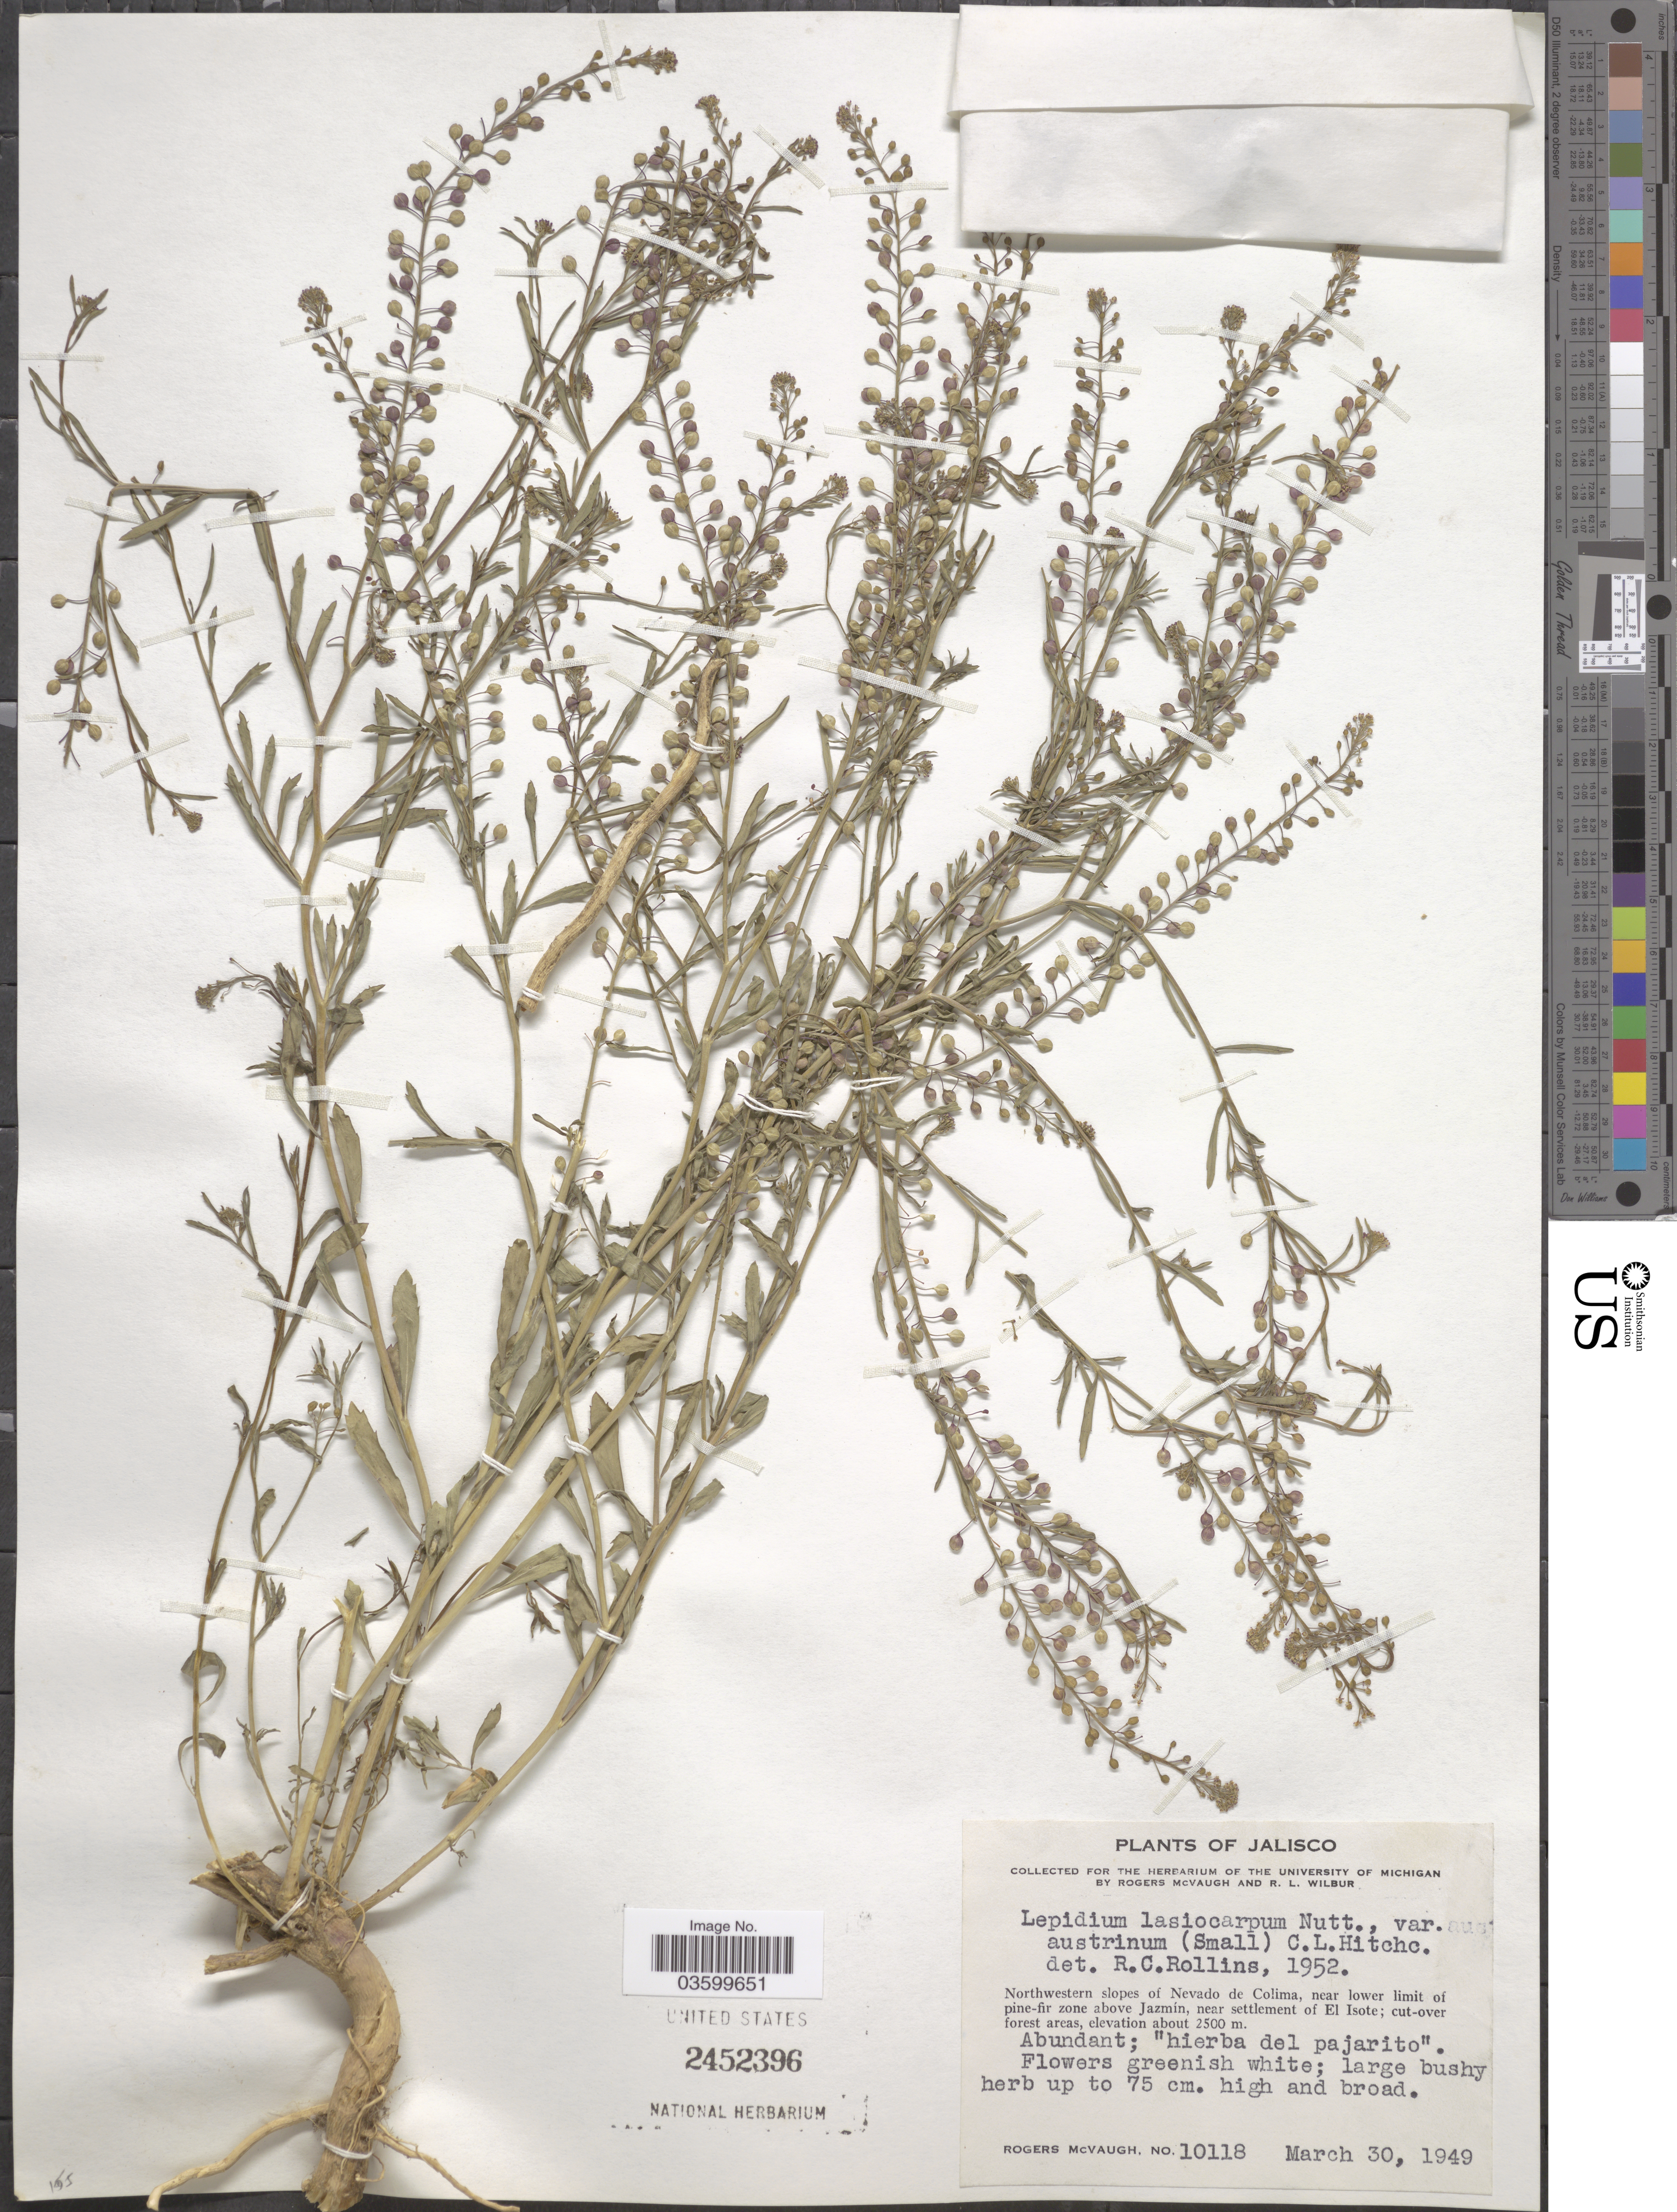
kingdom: Plantae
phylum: Tracheophyta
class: Magnoliopsida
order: Brassicales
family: Brassicaceae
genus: Lepidium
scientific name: Lepidium austrinum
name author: Small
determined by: Al-Shehbaz, I. A., (MO), Missouri Botanical Garden (UNITED STATES)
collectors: R. McVaugh & R. L. Wilbur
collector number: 10118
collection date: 1949-03-30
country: Mexico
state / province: Jalisco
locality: Northwestern slopes of Nevado de Colima, near lower limit of pine-fir zone above Jazmín, near settlement of El Isote.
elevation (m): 2500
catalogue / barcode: US 2452396